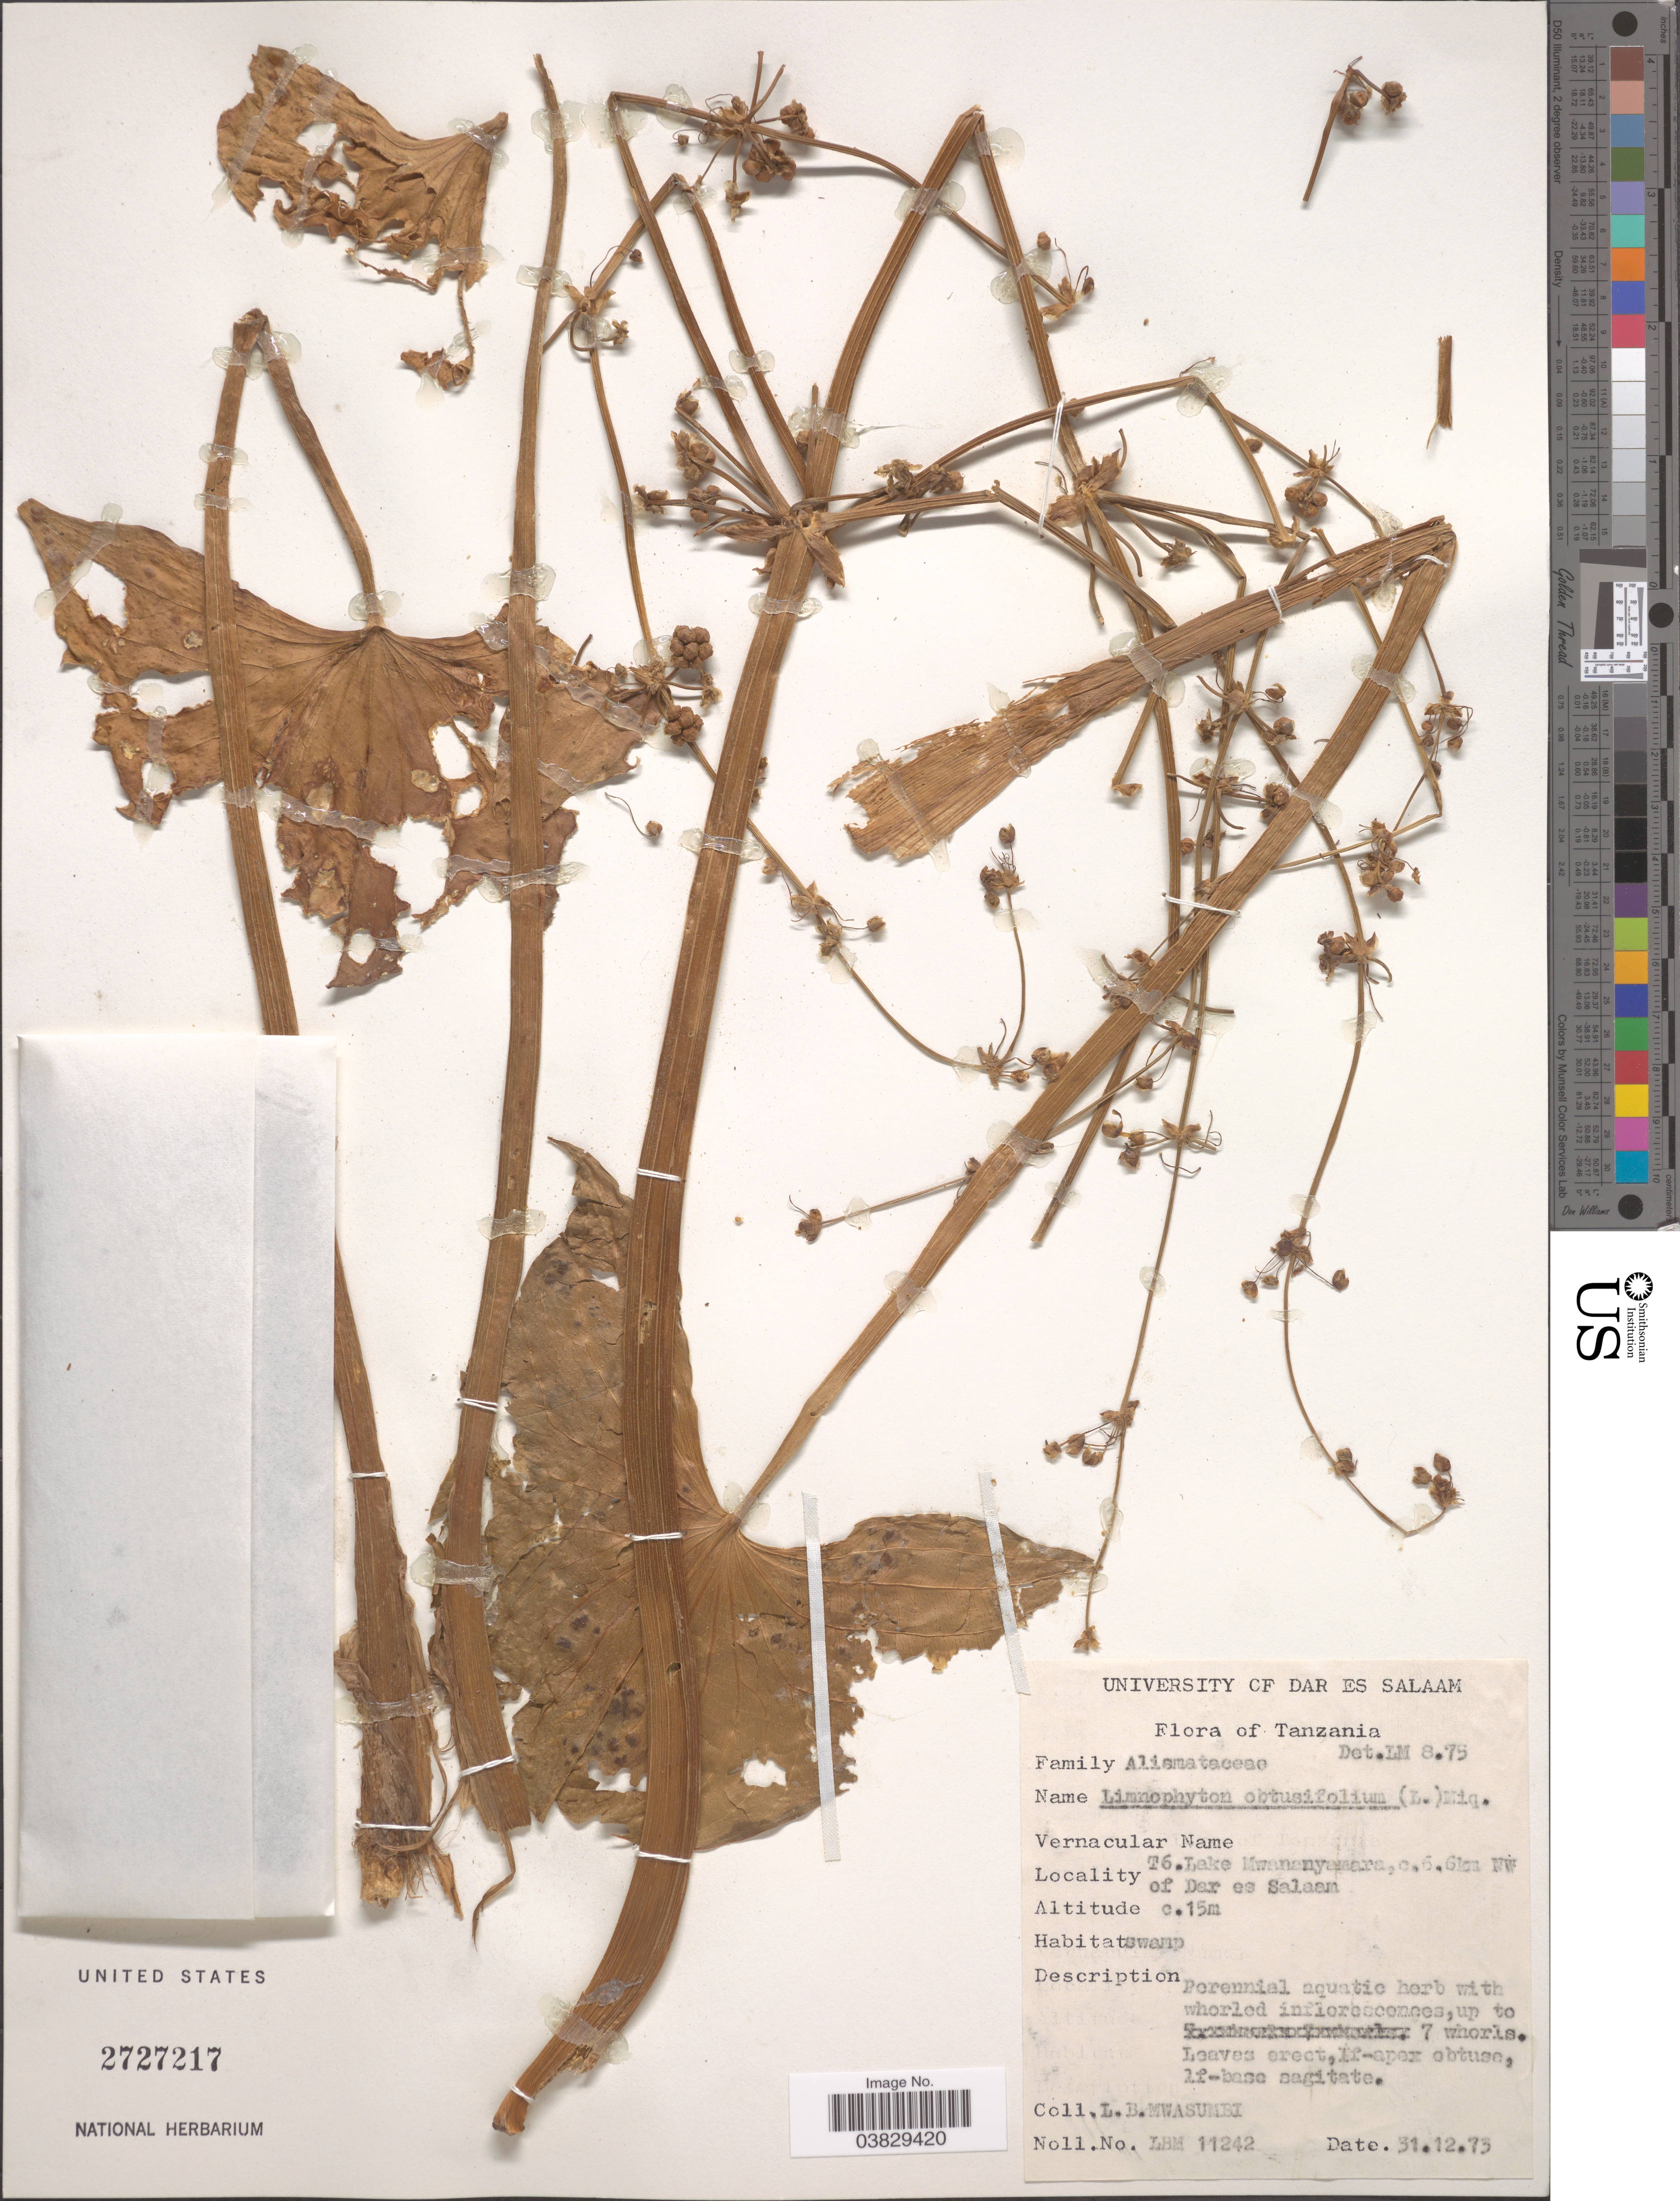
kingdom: Plantae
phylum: Tracheophyta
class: Liliopsida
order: Alismatales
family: Alismataceae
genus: Limnophyton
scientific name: Limnophyton obtusifolium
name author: (L.) Miq.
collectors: L. Mwasumbi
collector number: LBM11242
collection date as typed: Transcribed d/m/y: 31/12/73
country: Tanzania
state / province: Dar es Salaam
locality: T6.Lake Mwananyamara, c.6.6km NW of Dar es Salaam.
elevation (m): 15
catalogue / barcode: US 2727217